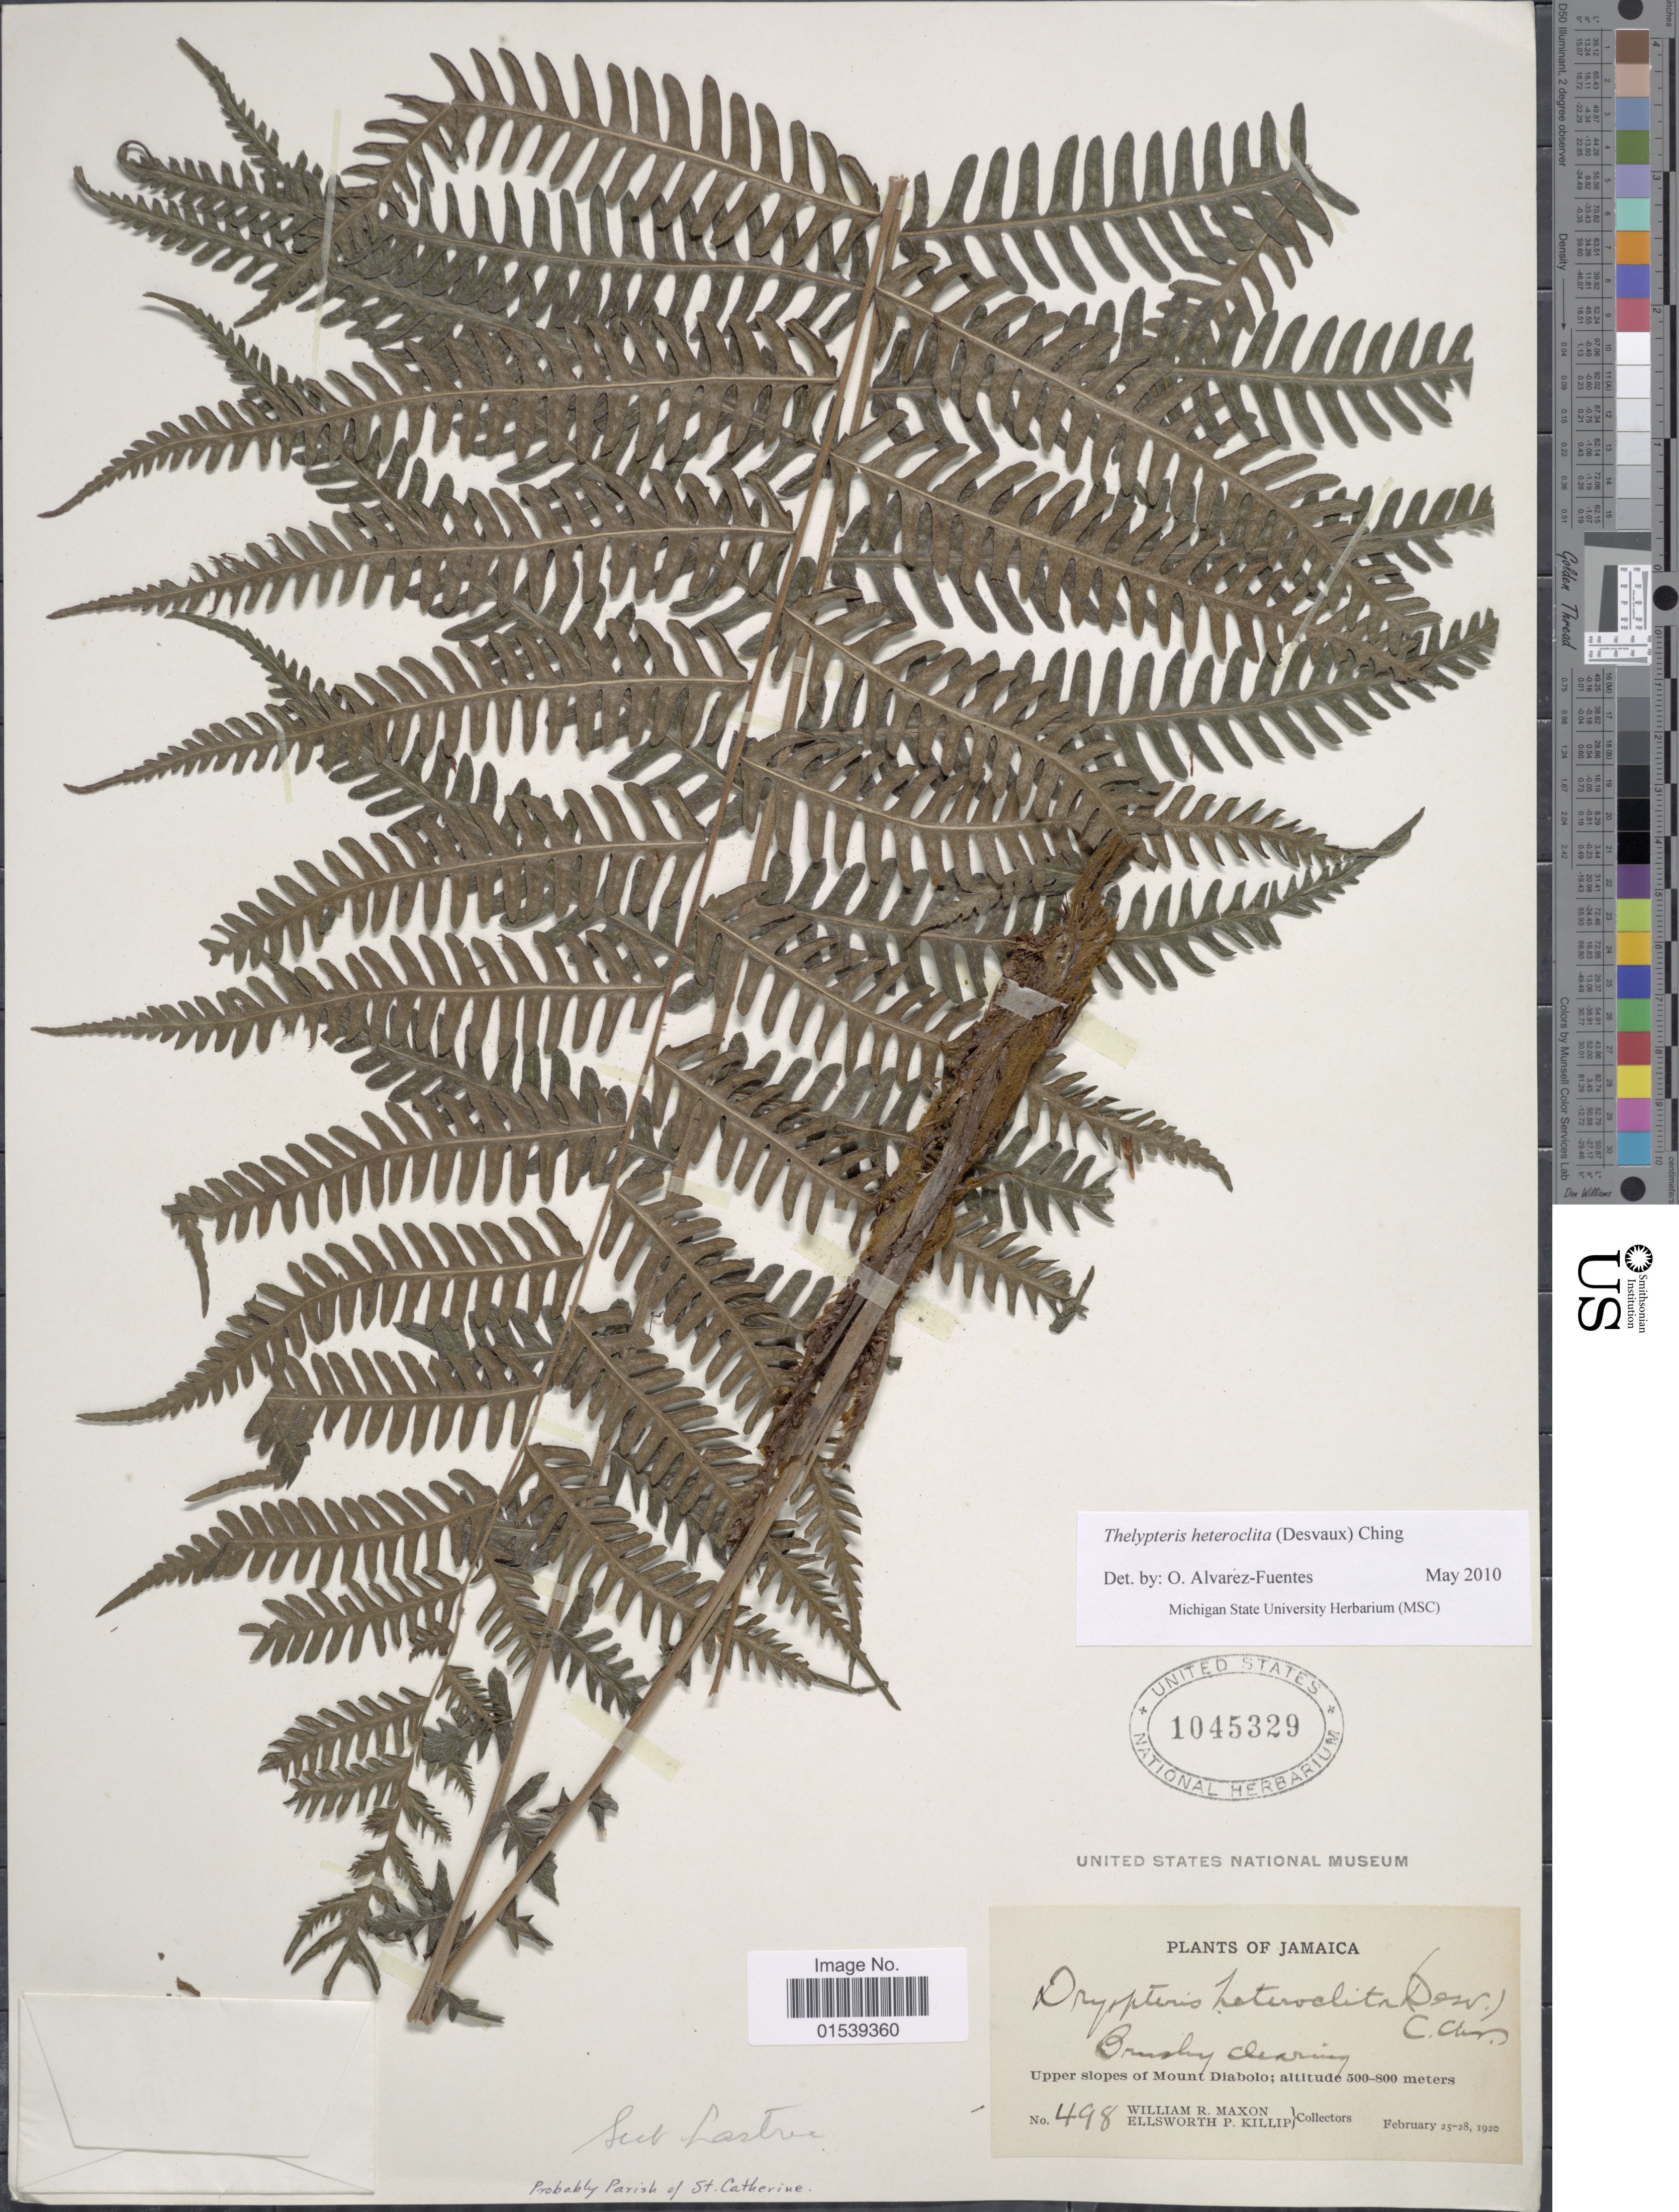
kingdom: Plantae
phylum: Tracheophyta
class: Polypodiopsida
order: Polypodiales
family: Thelypteridaceae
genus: Amauropelta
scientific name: Amauropelta heteroclita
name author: (Desv.) Pic. Serm.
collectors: W. R. Maxon & E. P. Killip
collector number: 498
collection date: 1920-02-25/1920-02-28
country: Jamaica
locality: Upper slopes of Mount Diablo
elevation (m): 500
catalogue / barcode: US 1045329